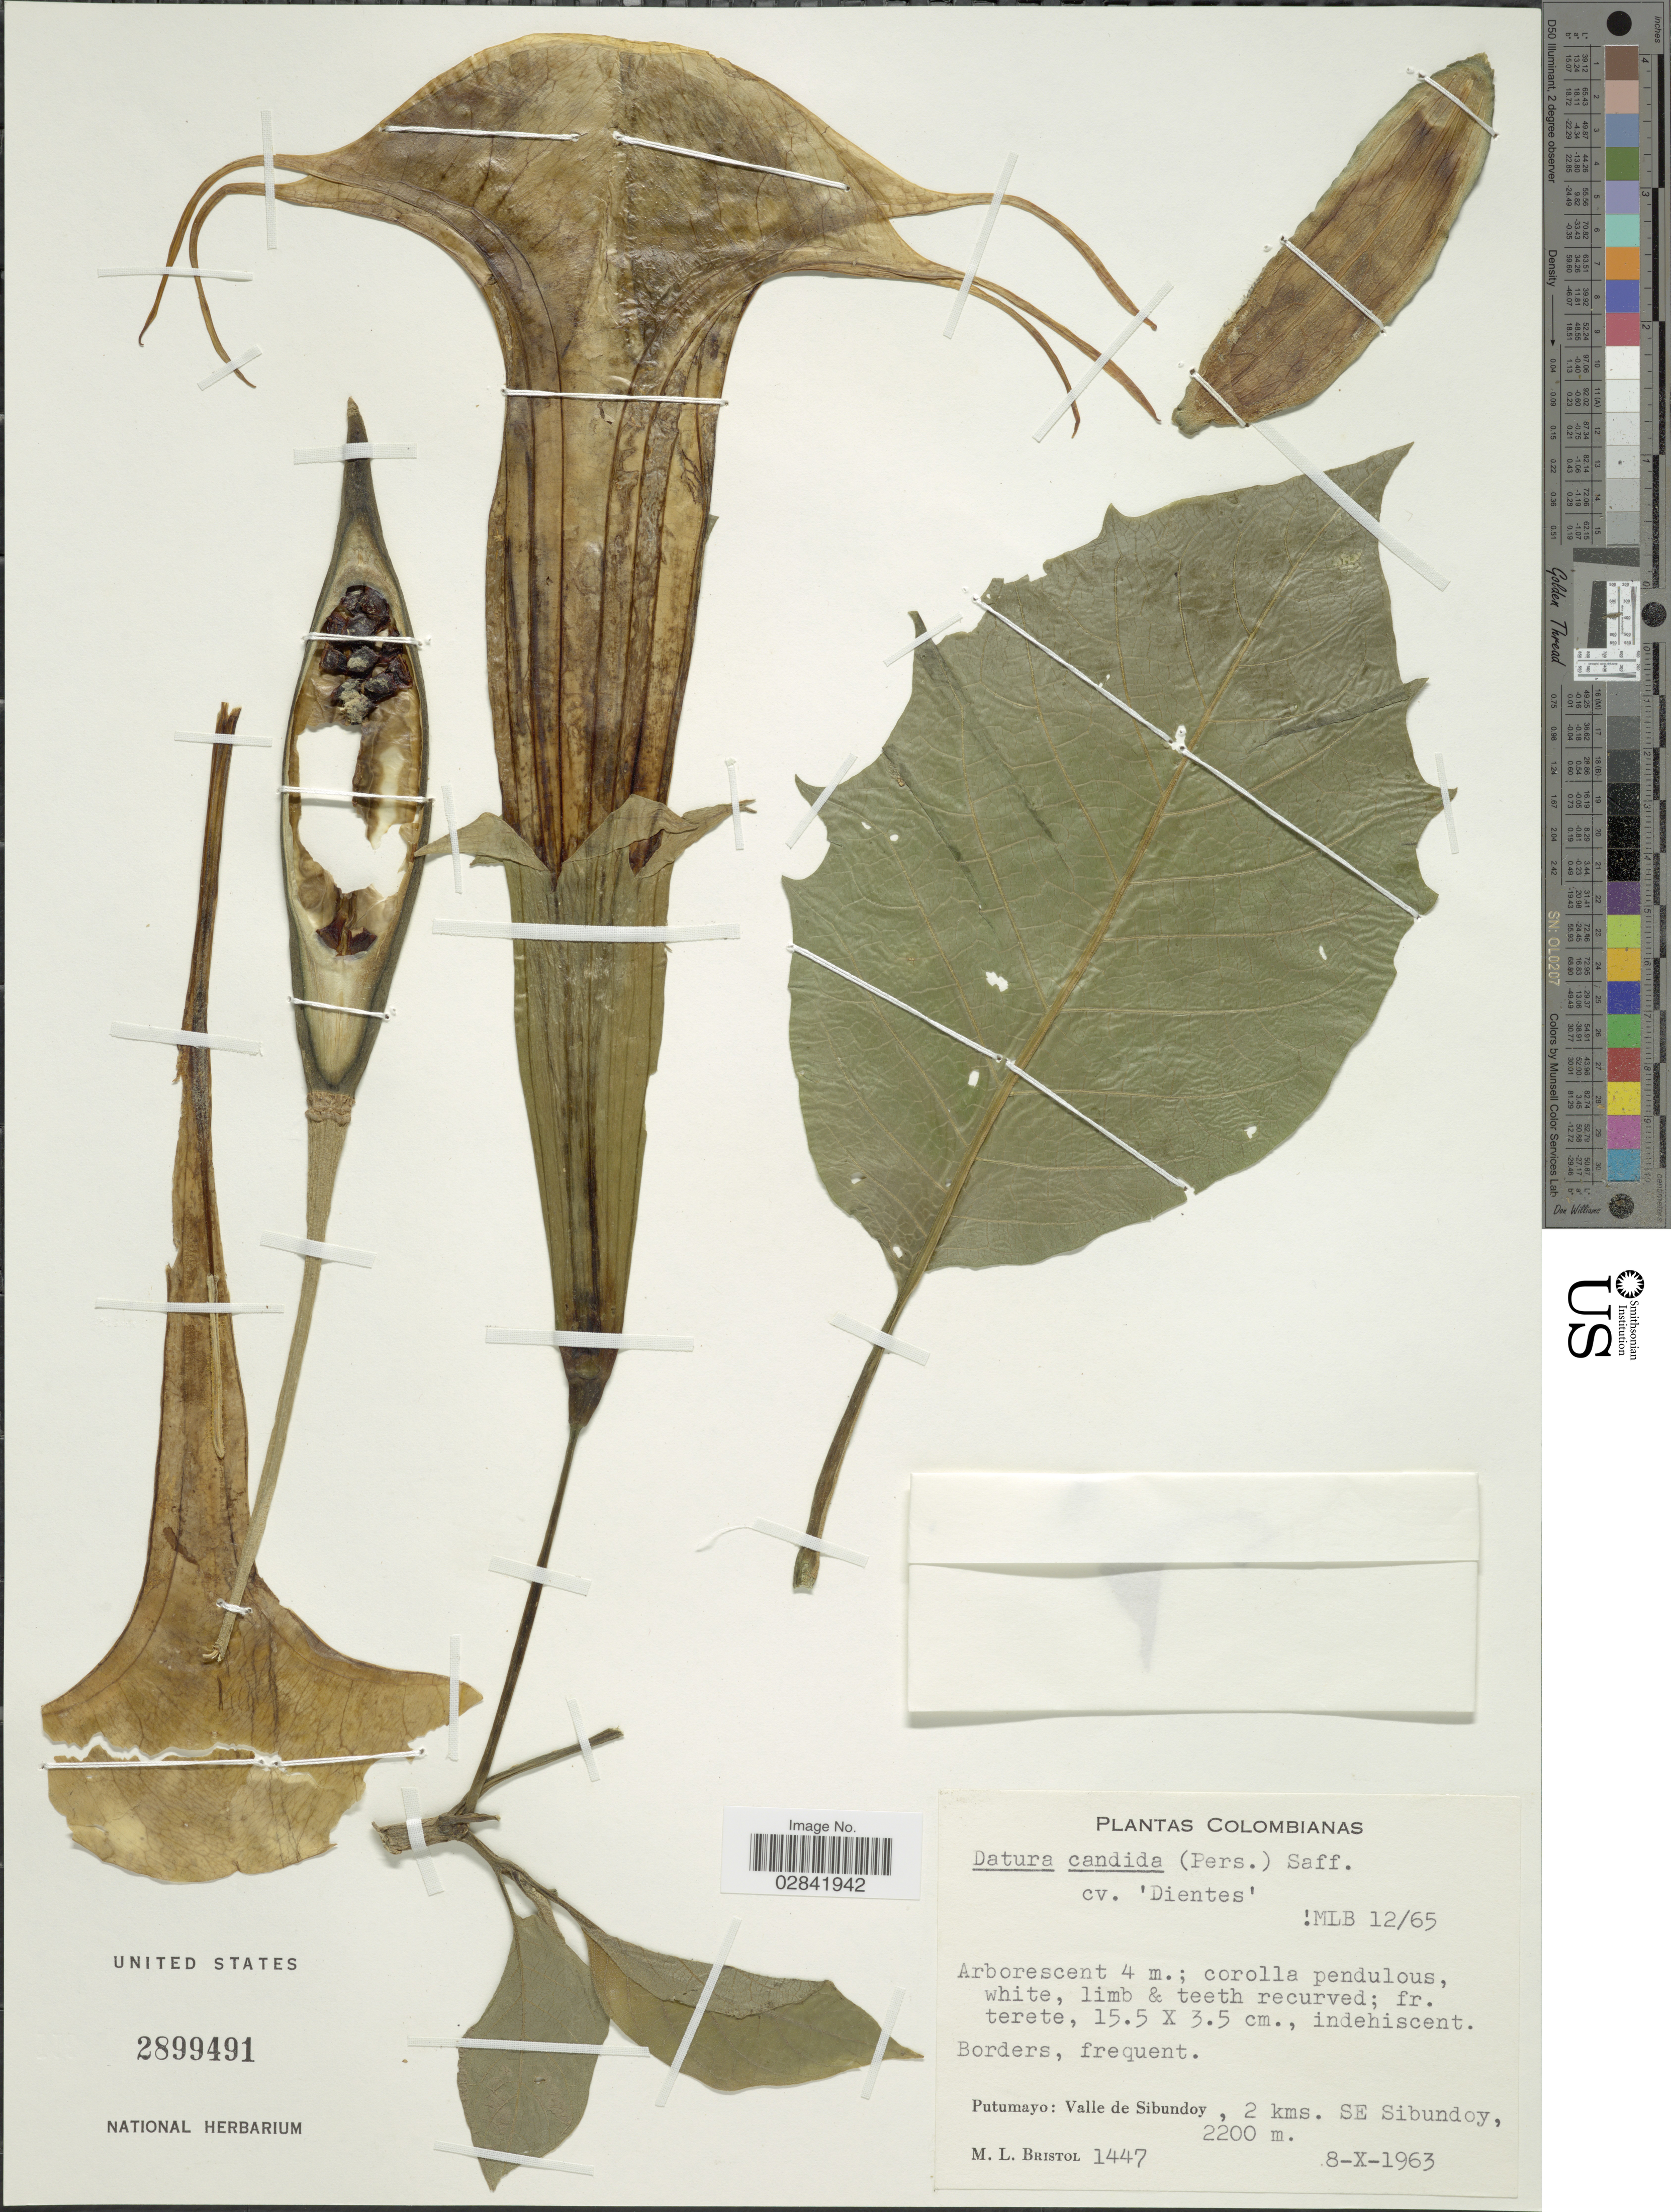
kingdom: Plantae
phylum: Tracheophyta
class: Magnoliopsida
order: Solanales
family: Solanaceae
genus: Brugmansia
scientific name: Brugmansia x candida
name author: Pers.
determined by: (US) Smithsonian Institution - National Museum of Natural History - Department of Botany (UNITED STATES)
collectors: M. L. Bristol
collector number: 1447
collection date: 1963-10-08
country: Colombia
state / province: Putumayo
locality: Valle de Sibundoy, 2 km. SE Sibundoy.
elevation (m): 2200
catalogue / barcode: US 2899491